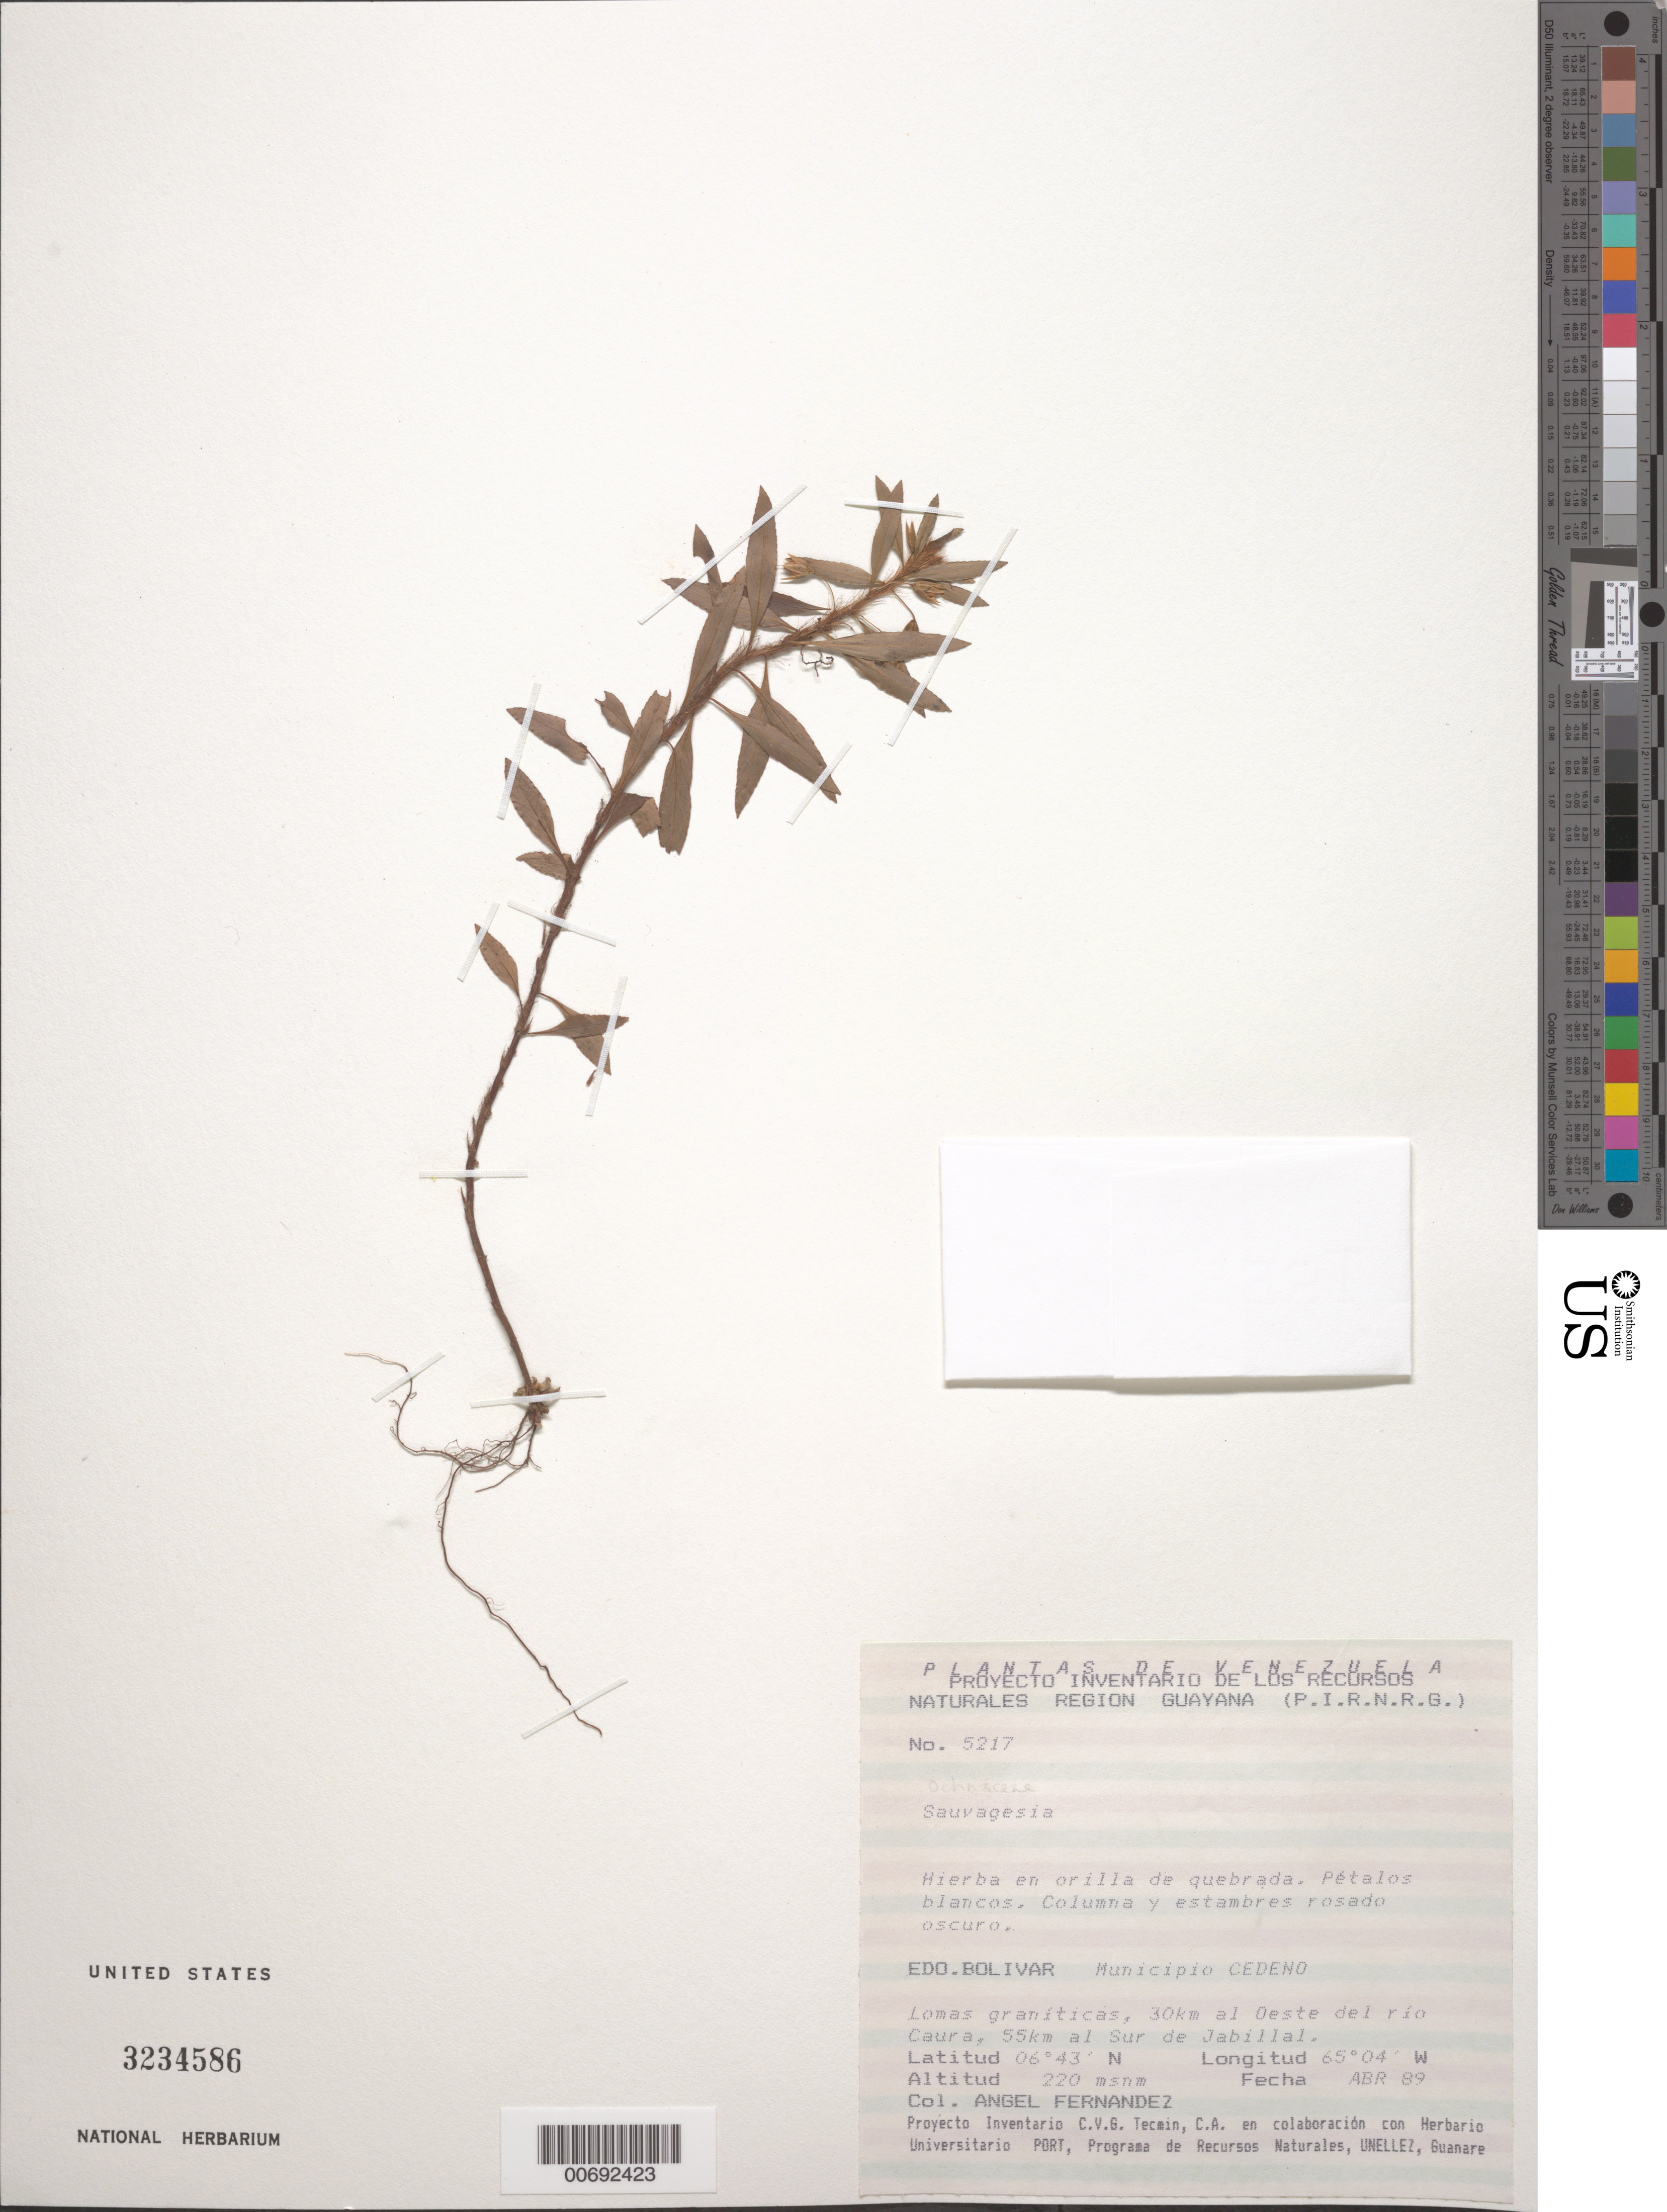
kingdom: Plantae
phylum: Tracheophyta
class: Magnoliopsida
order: Malpighiales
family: Ochnaceae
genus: Sauvagesia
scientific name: Sauvagesia sp.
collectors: A. Fernández & E. Sanoja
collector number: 5217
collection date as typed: Apr-89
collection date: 1989-04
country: Venezuela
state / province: Bolívar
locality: Mun. Cedeño, 30 km al Oeste del Río Caura, 55 km al Sur de Jabillal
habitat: Border of gorge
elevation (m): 220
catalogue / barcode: US 3234586